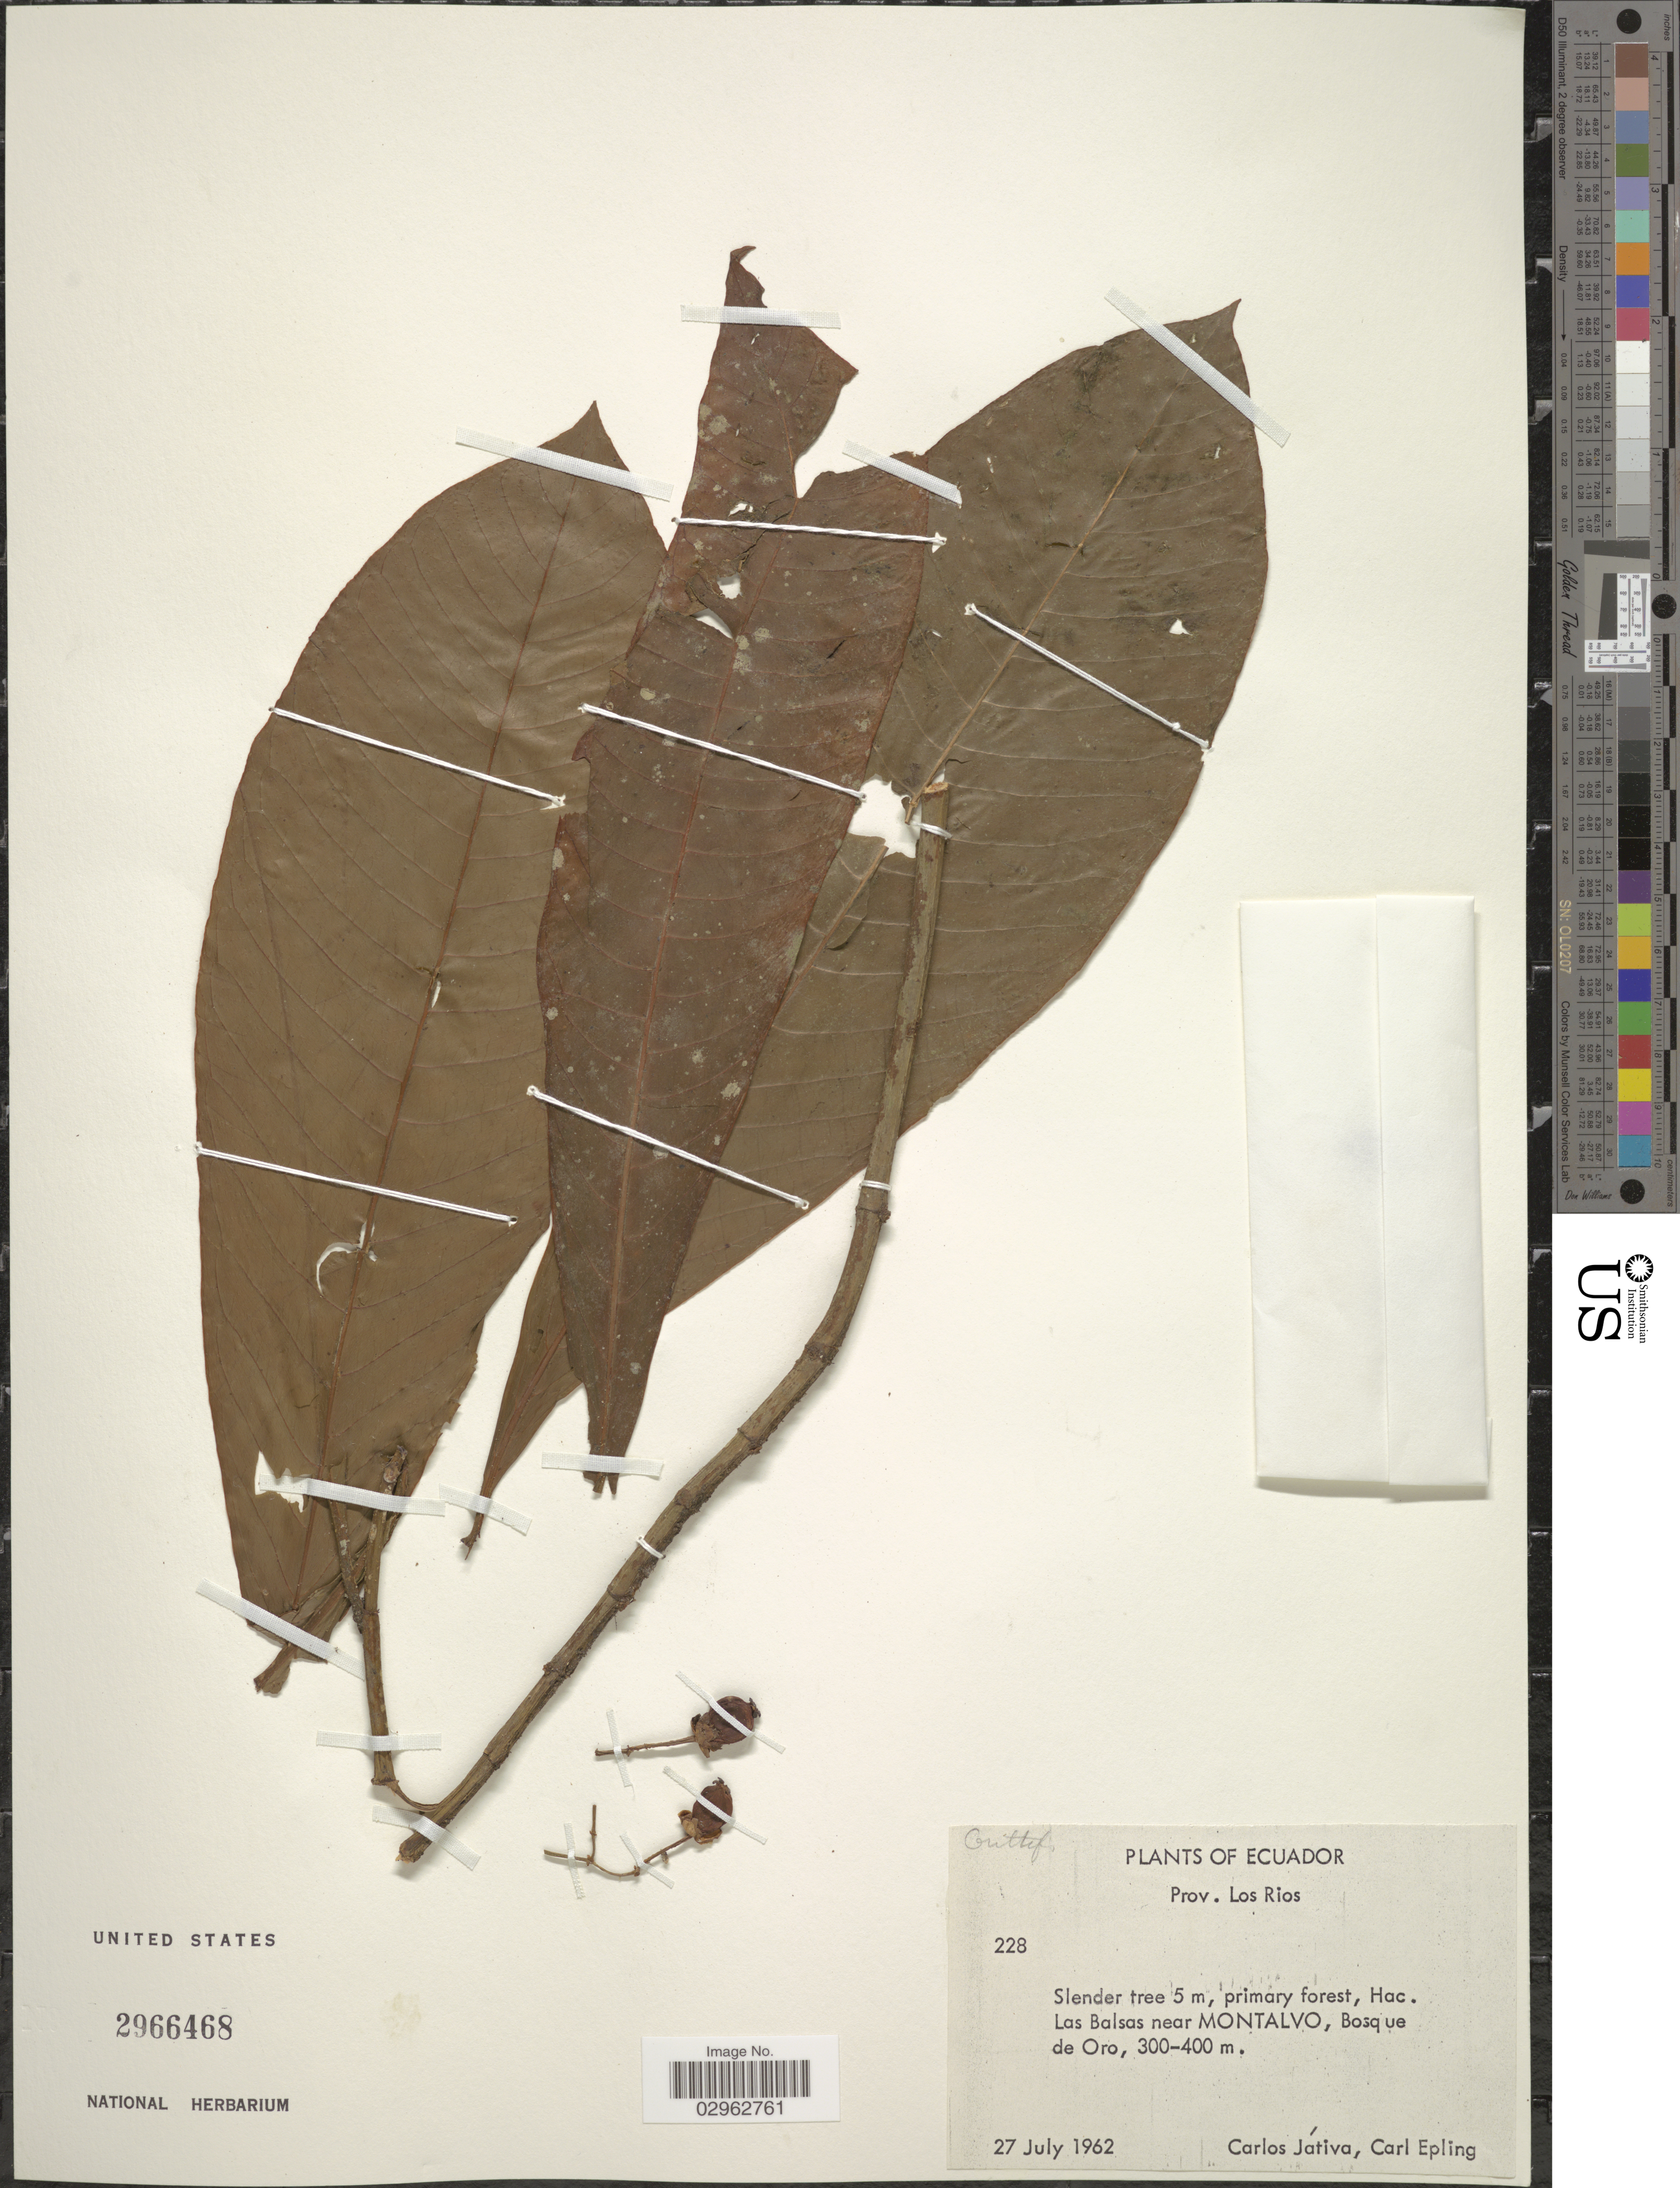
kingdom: Plantae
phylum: Tracheophyta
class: Magnoliopsida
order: Malpighiales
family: Clusiaceae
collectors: C. D. Játiva & C. C. Epling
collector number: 228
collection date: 1962-07-27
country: Ecuador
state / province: Los Ríos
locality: Prov. Los Rios, Hac. Las Balsas near Montalvo, Bosque de Oro.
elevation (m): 300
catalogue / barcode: US 2966468